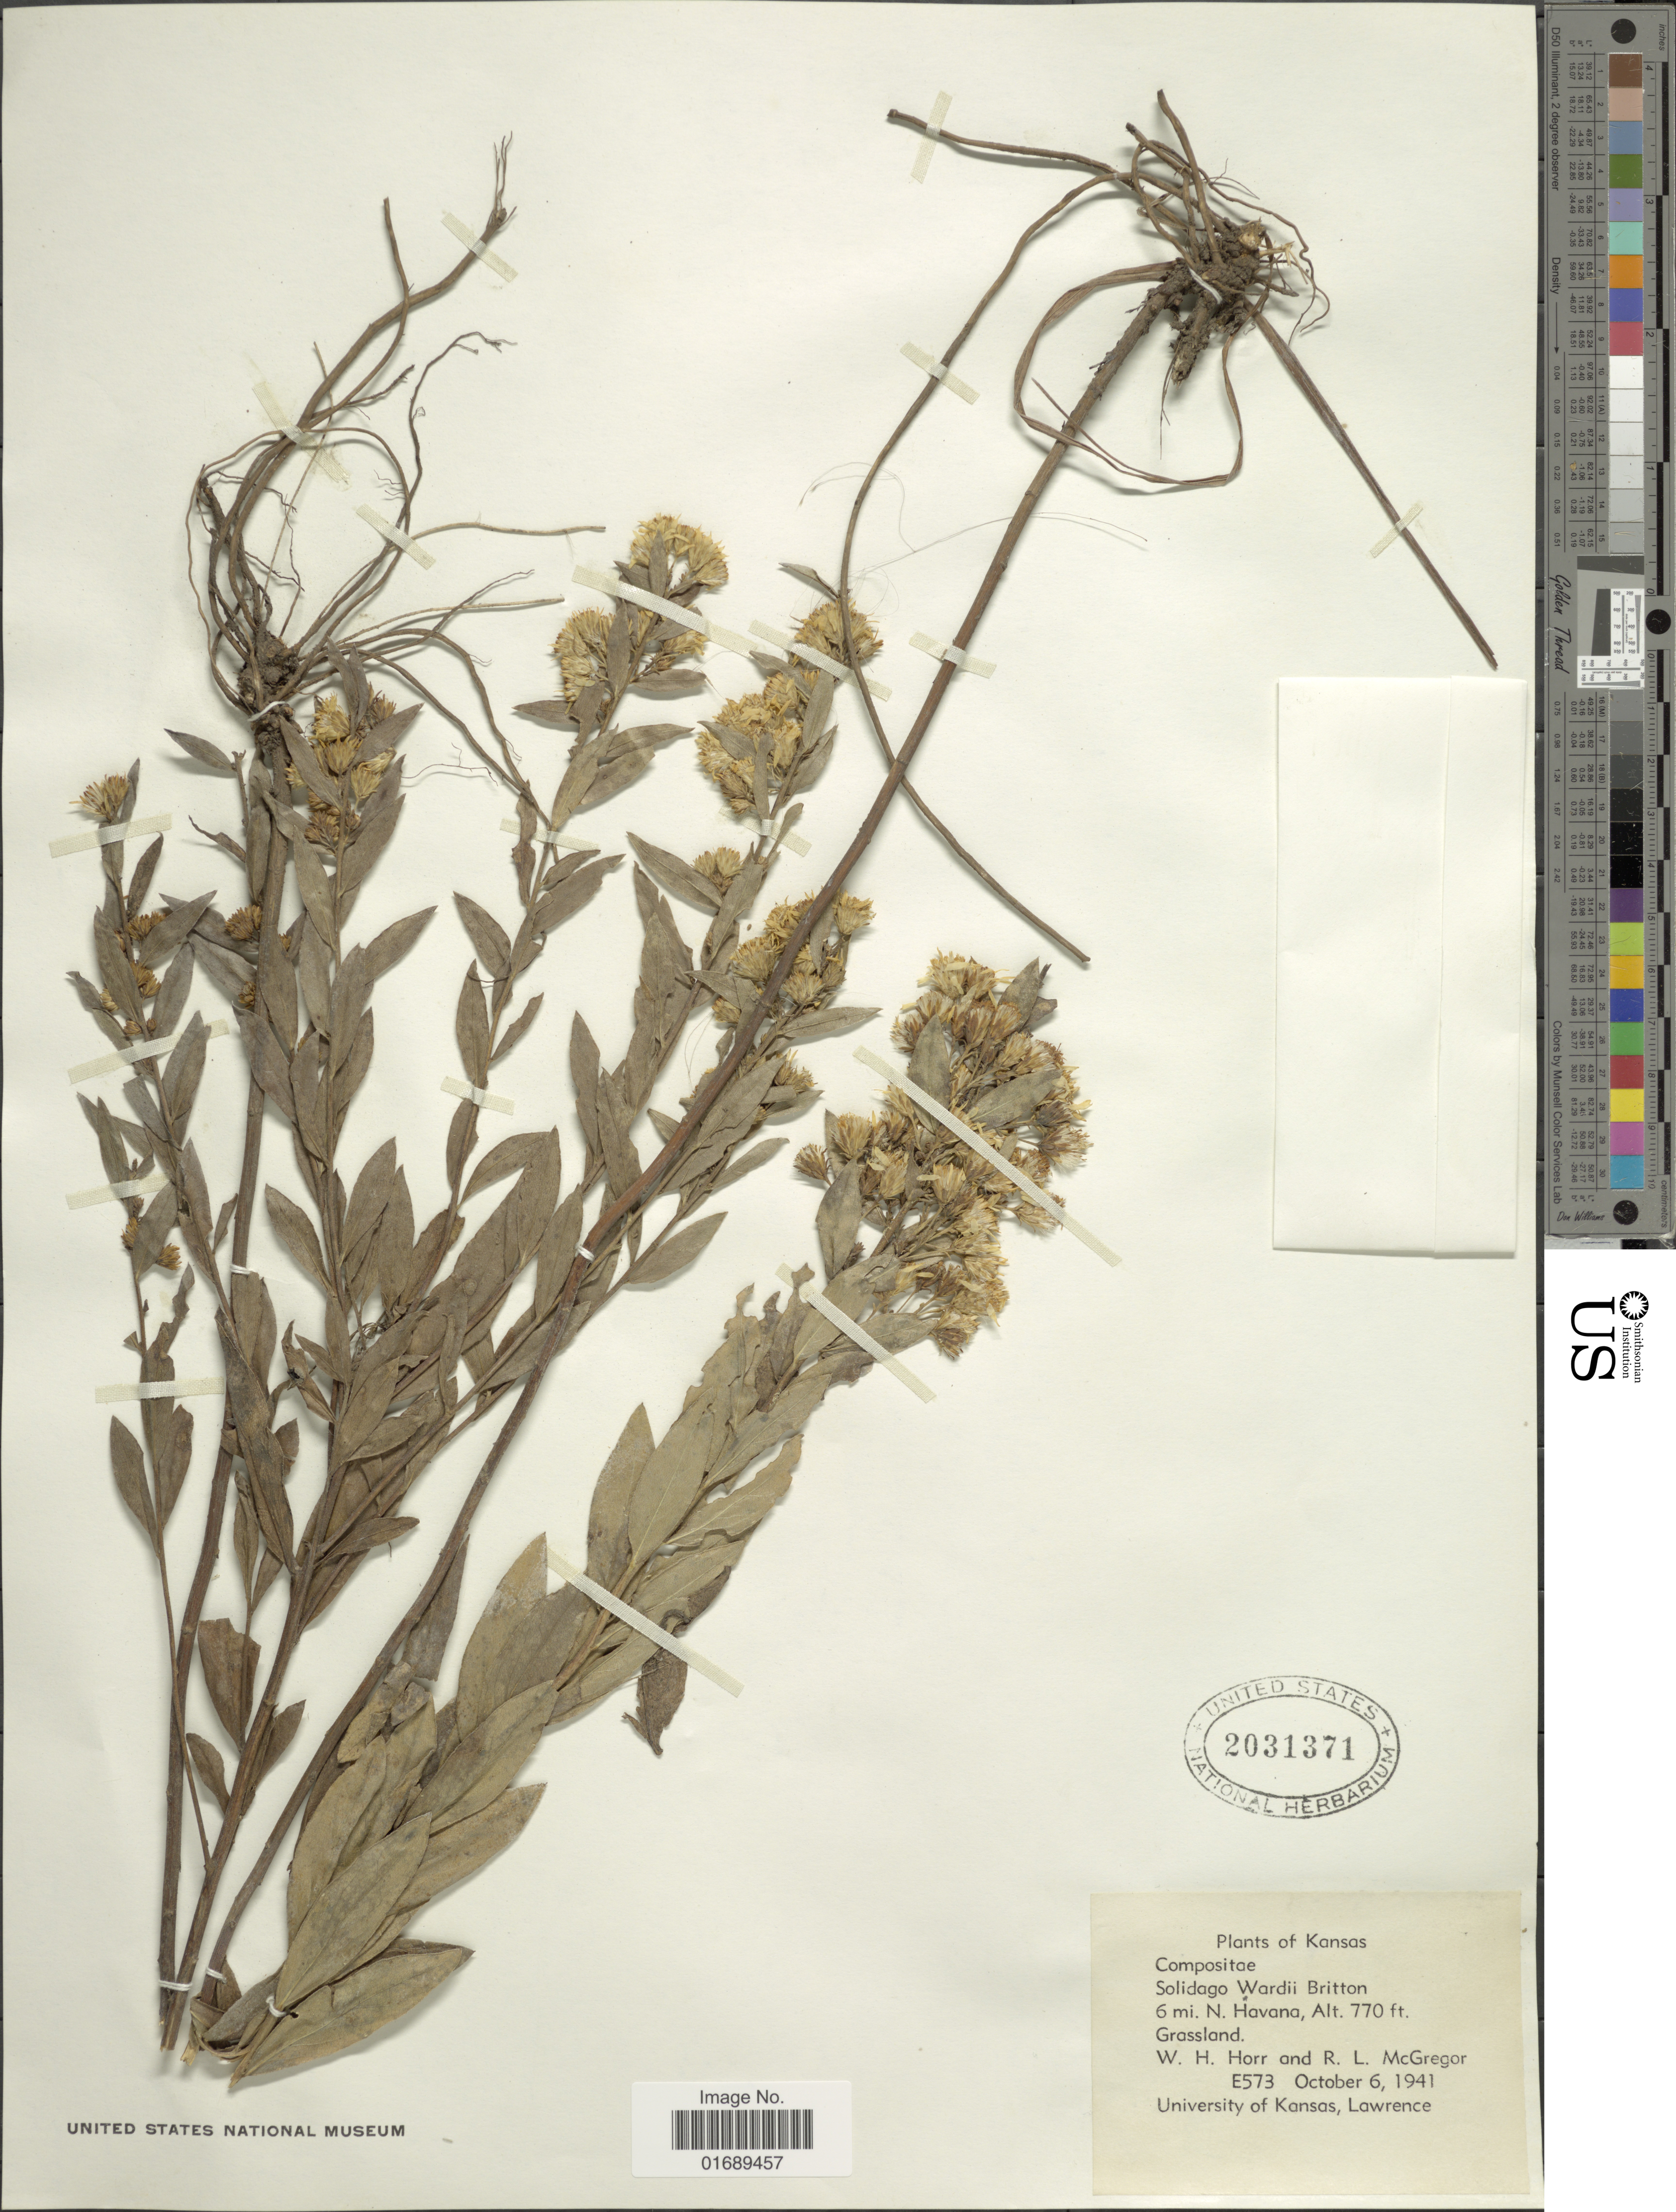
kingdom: Plantae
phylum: Tracheophyta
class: Magnoliopsida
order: Asterales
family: Asteraceae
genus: Solidago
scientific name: Solidago petiolaris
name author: Aiton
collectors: W. H. Horr & R. McGregor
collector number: E573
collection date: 1941-10-06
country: United States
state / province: Kansas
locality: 6 mi. N. Havana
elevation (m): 235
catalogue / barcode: US 2031371